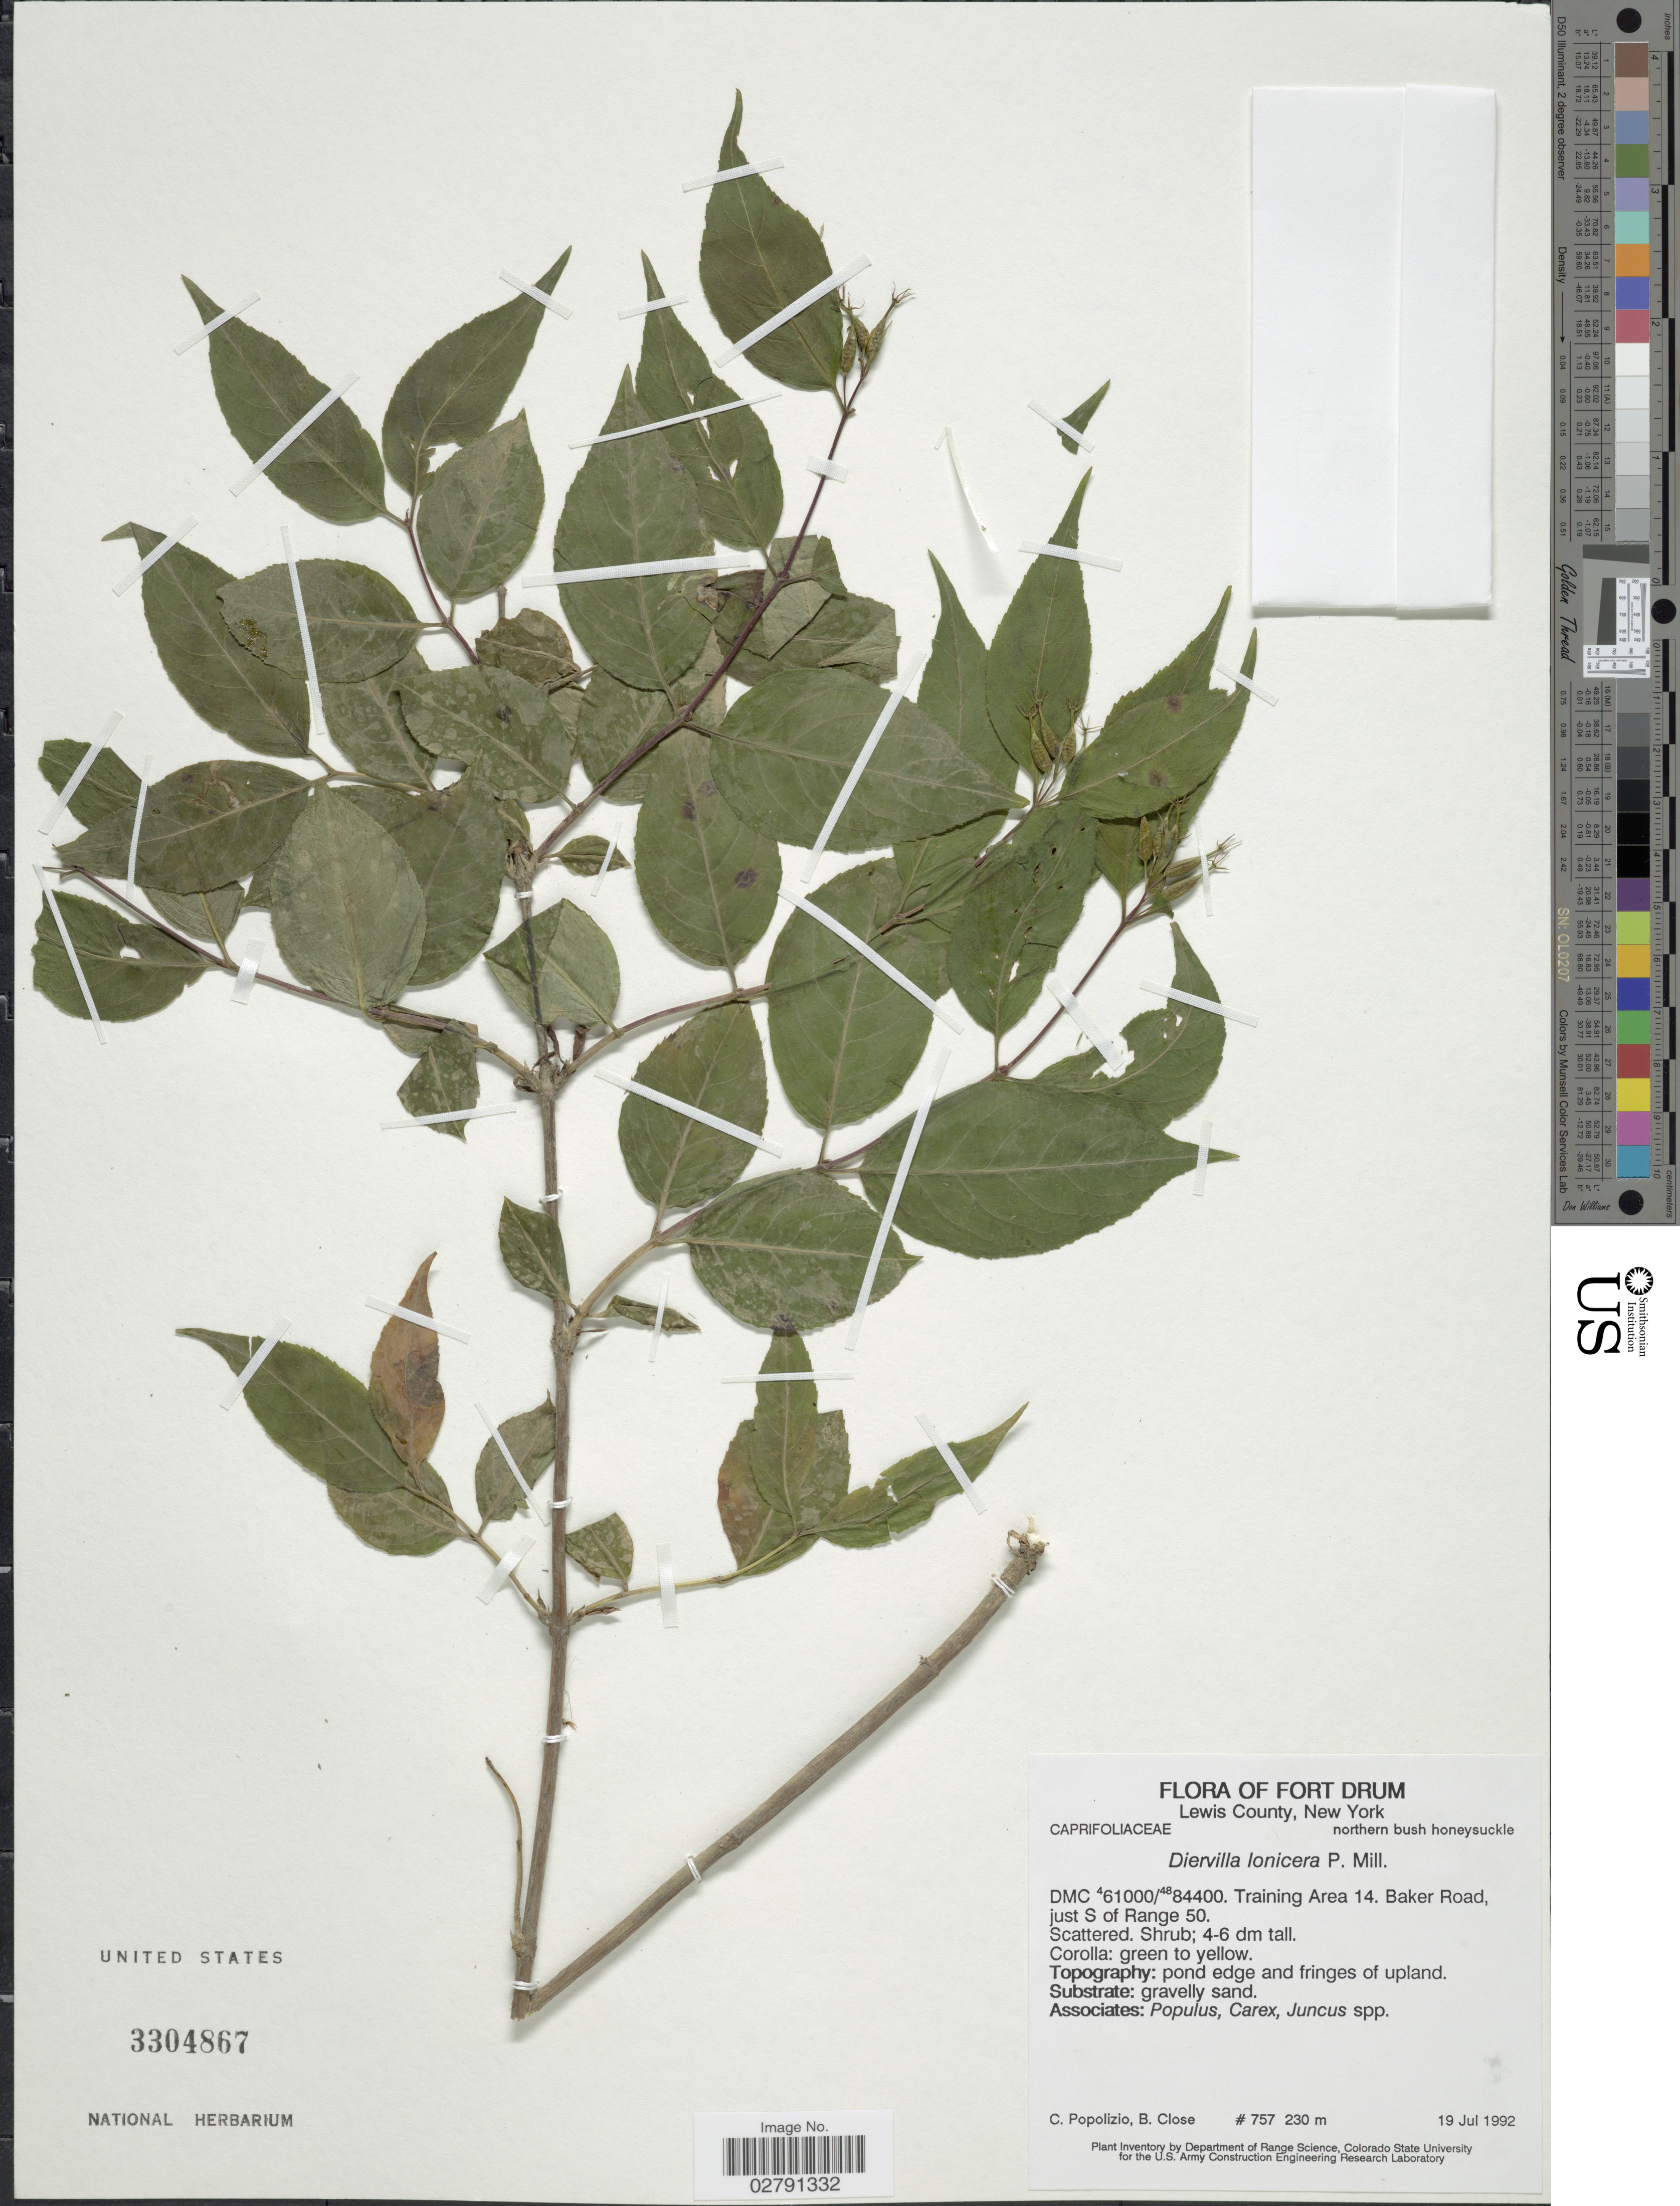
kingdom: Plantae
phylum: Tracheophyta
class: Magnoliopsida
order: Dipsacales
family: Caprifoliaceae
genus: Diervilla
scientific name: Diervilla lonicera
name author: Mill.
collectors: C. Popolizio & B. Close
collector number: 757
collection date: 1992-07-19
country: United States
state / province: New York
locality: Lewis County. northern bush honeysuckle. DMC 461000/4884400. Training Area 14. Baker Road, just S of Range 50.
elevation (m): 230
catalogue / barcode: US 3304867